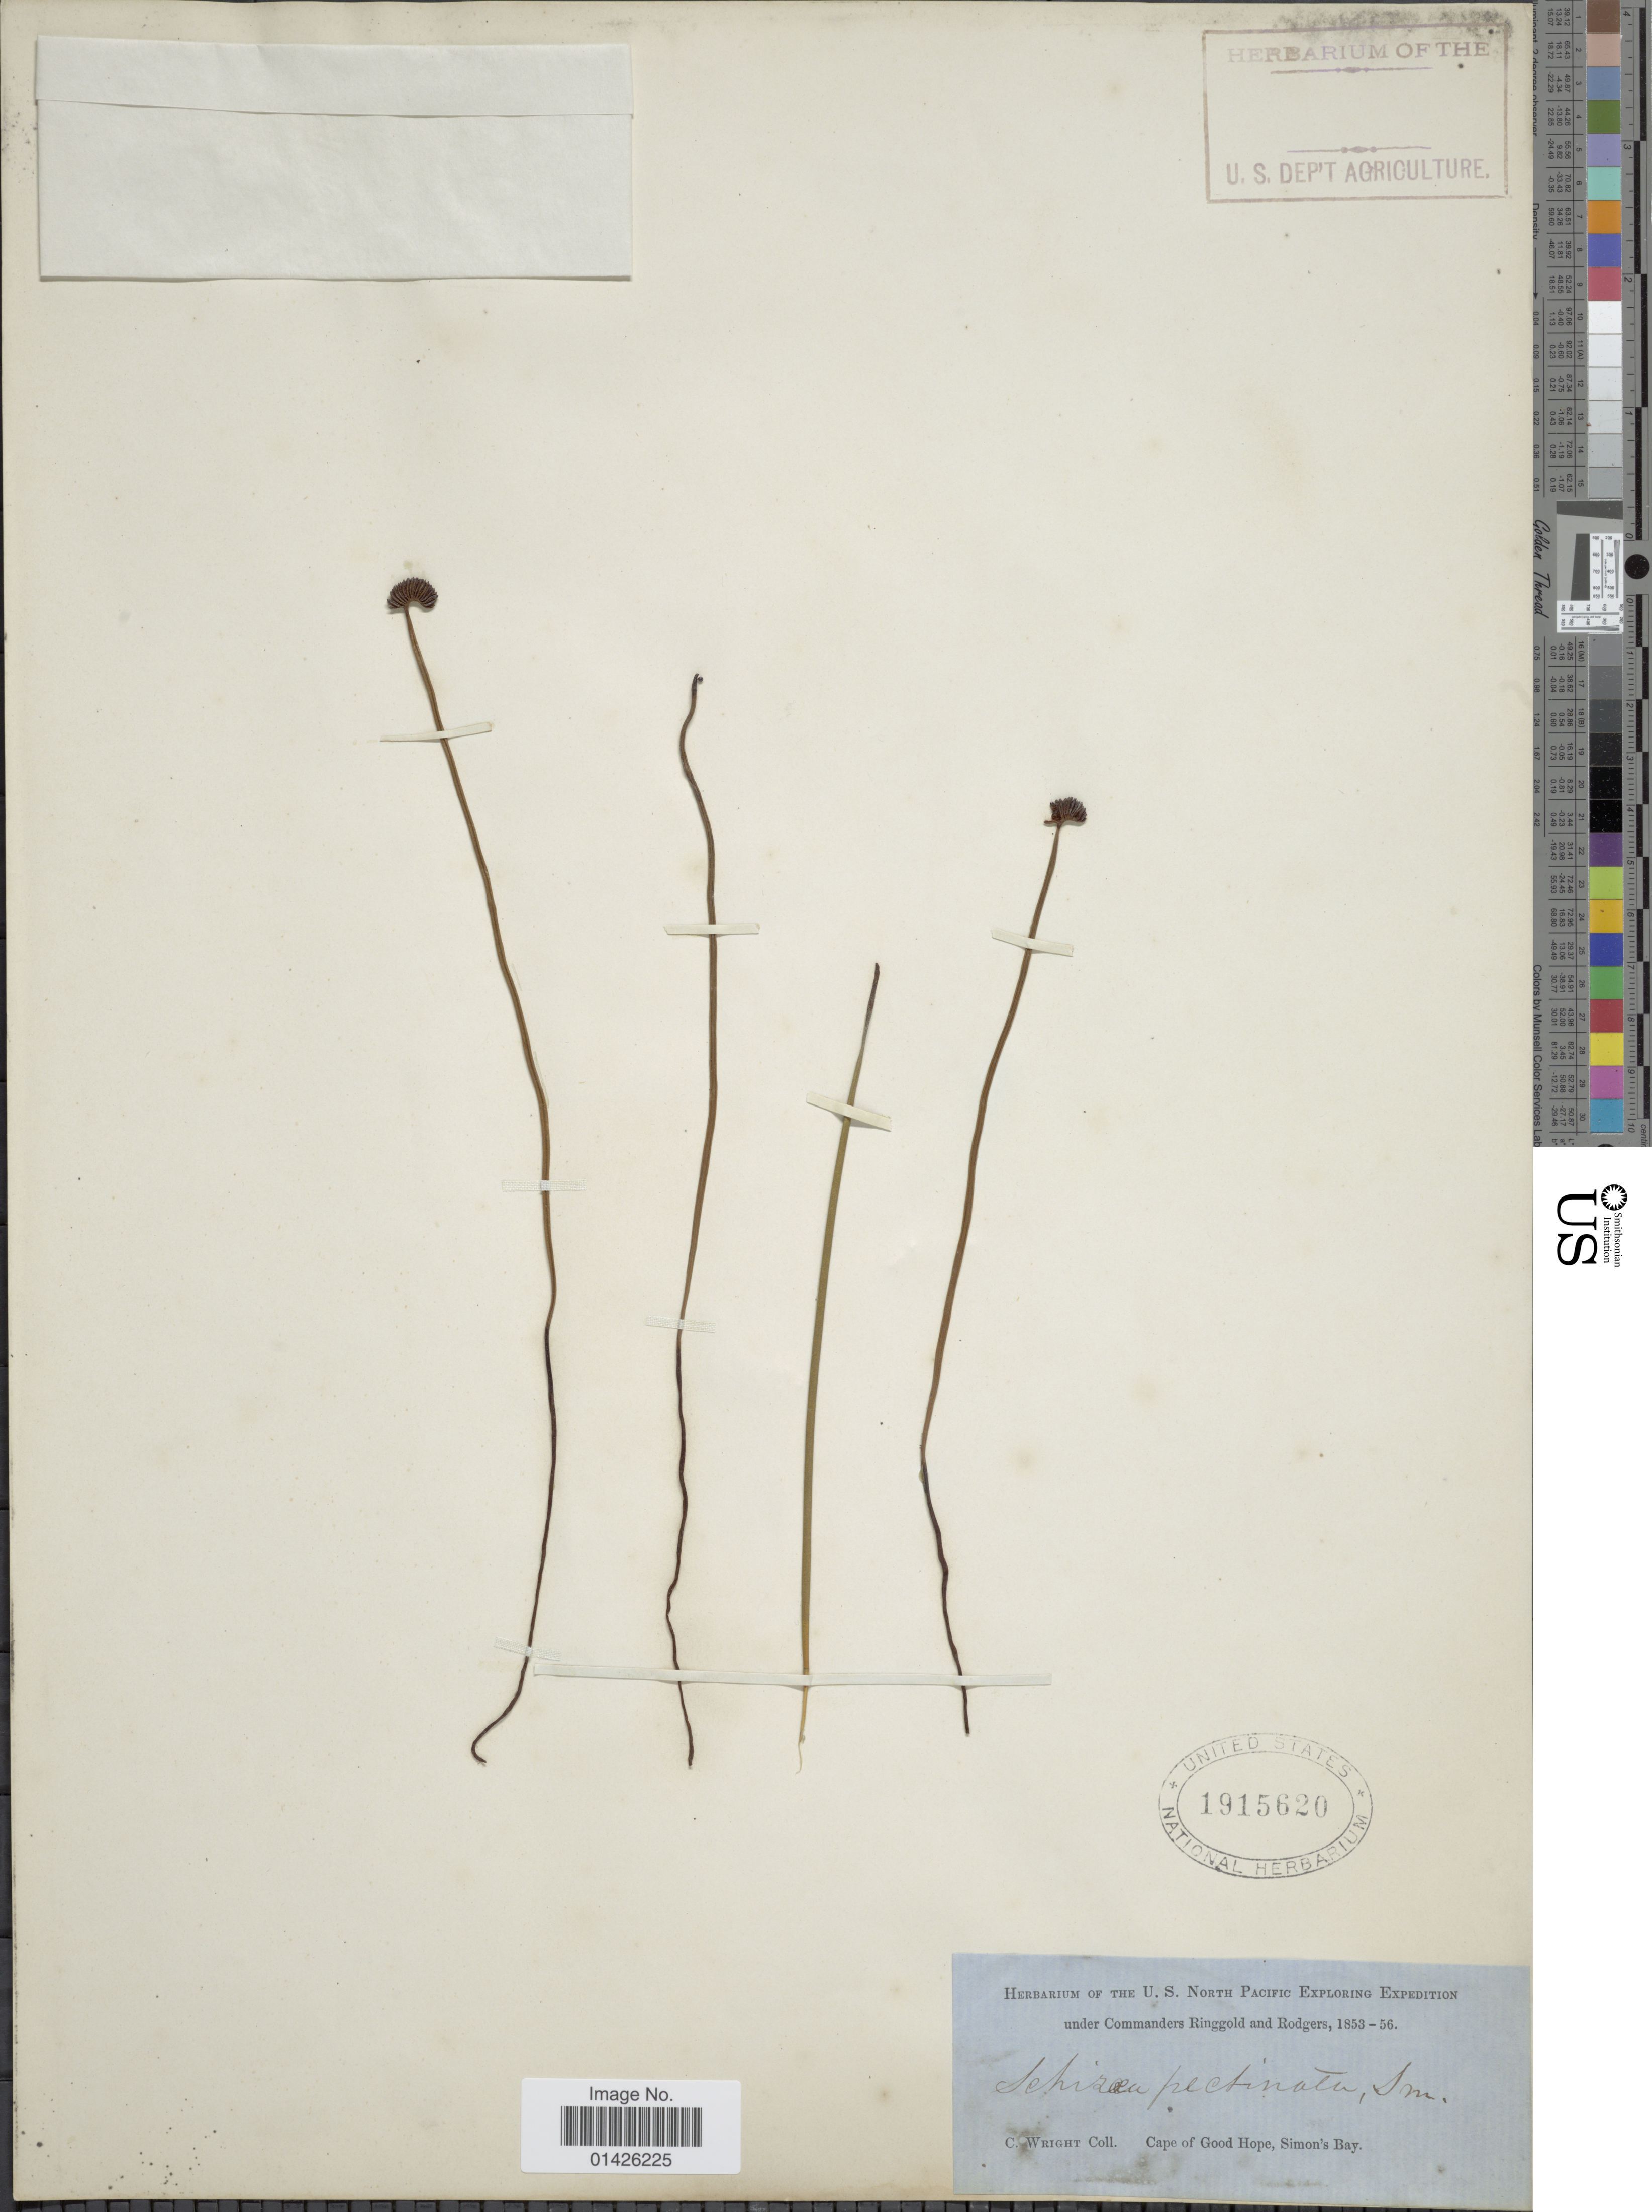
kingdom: Plantae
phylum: Tracheophyta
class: Polypodiopsida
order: Schizaeales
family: Schizaeaceae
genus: Schizaea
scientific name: Schizaea pectinata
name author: (L.) Sw.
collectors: C. Wright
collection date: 1853/1856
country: South Africa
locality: Cape of Good Hope, Simon's Bay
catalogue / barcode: US 1915620